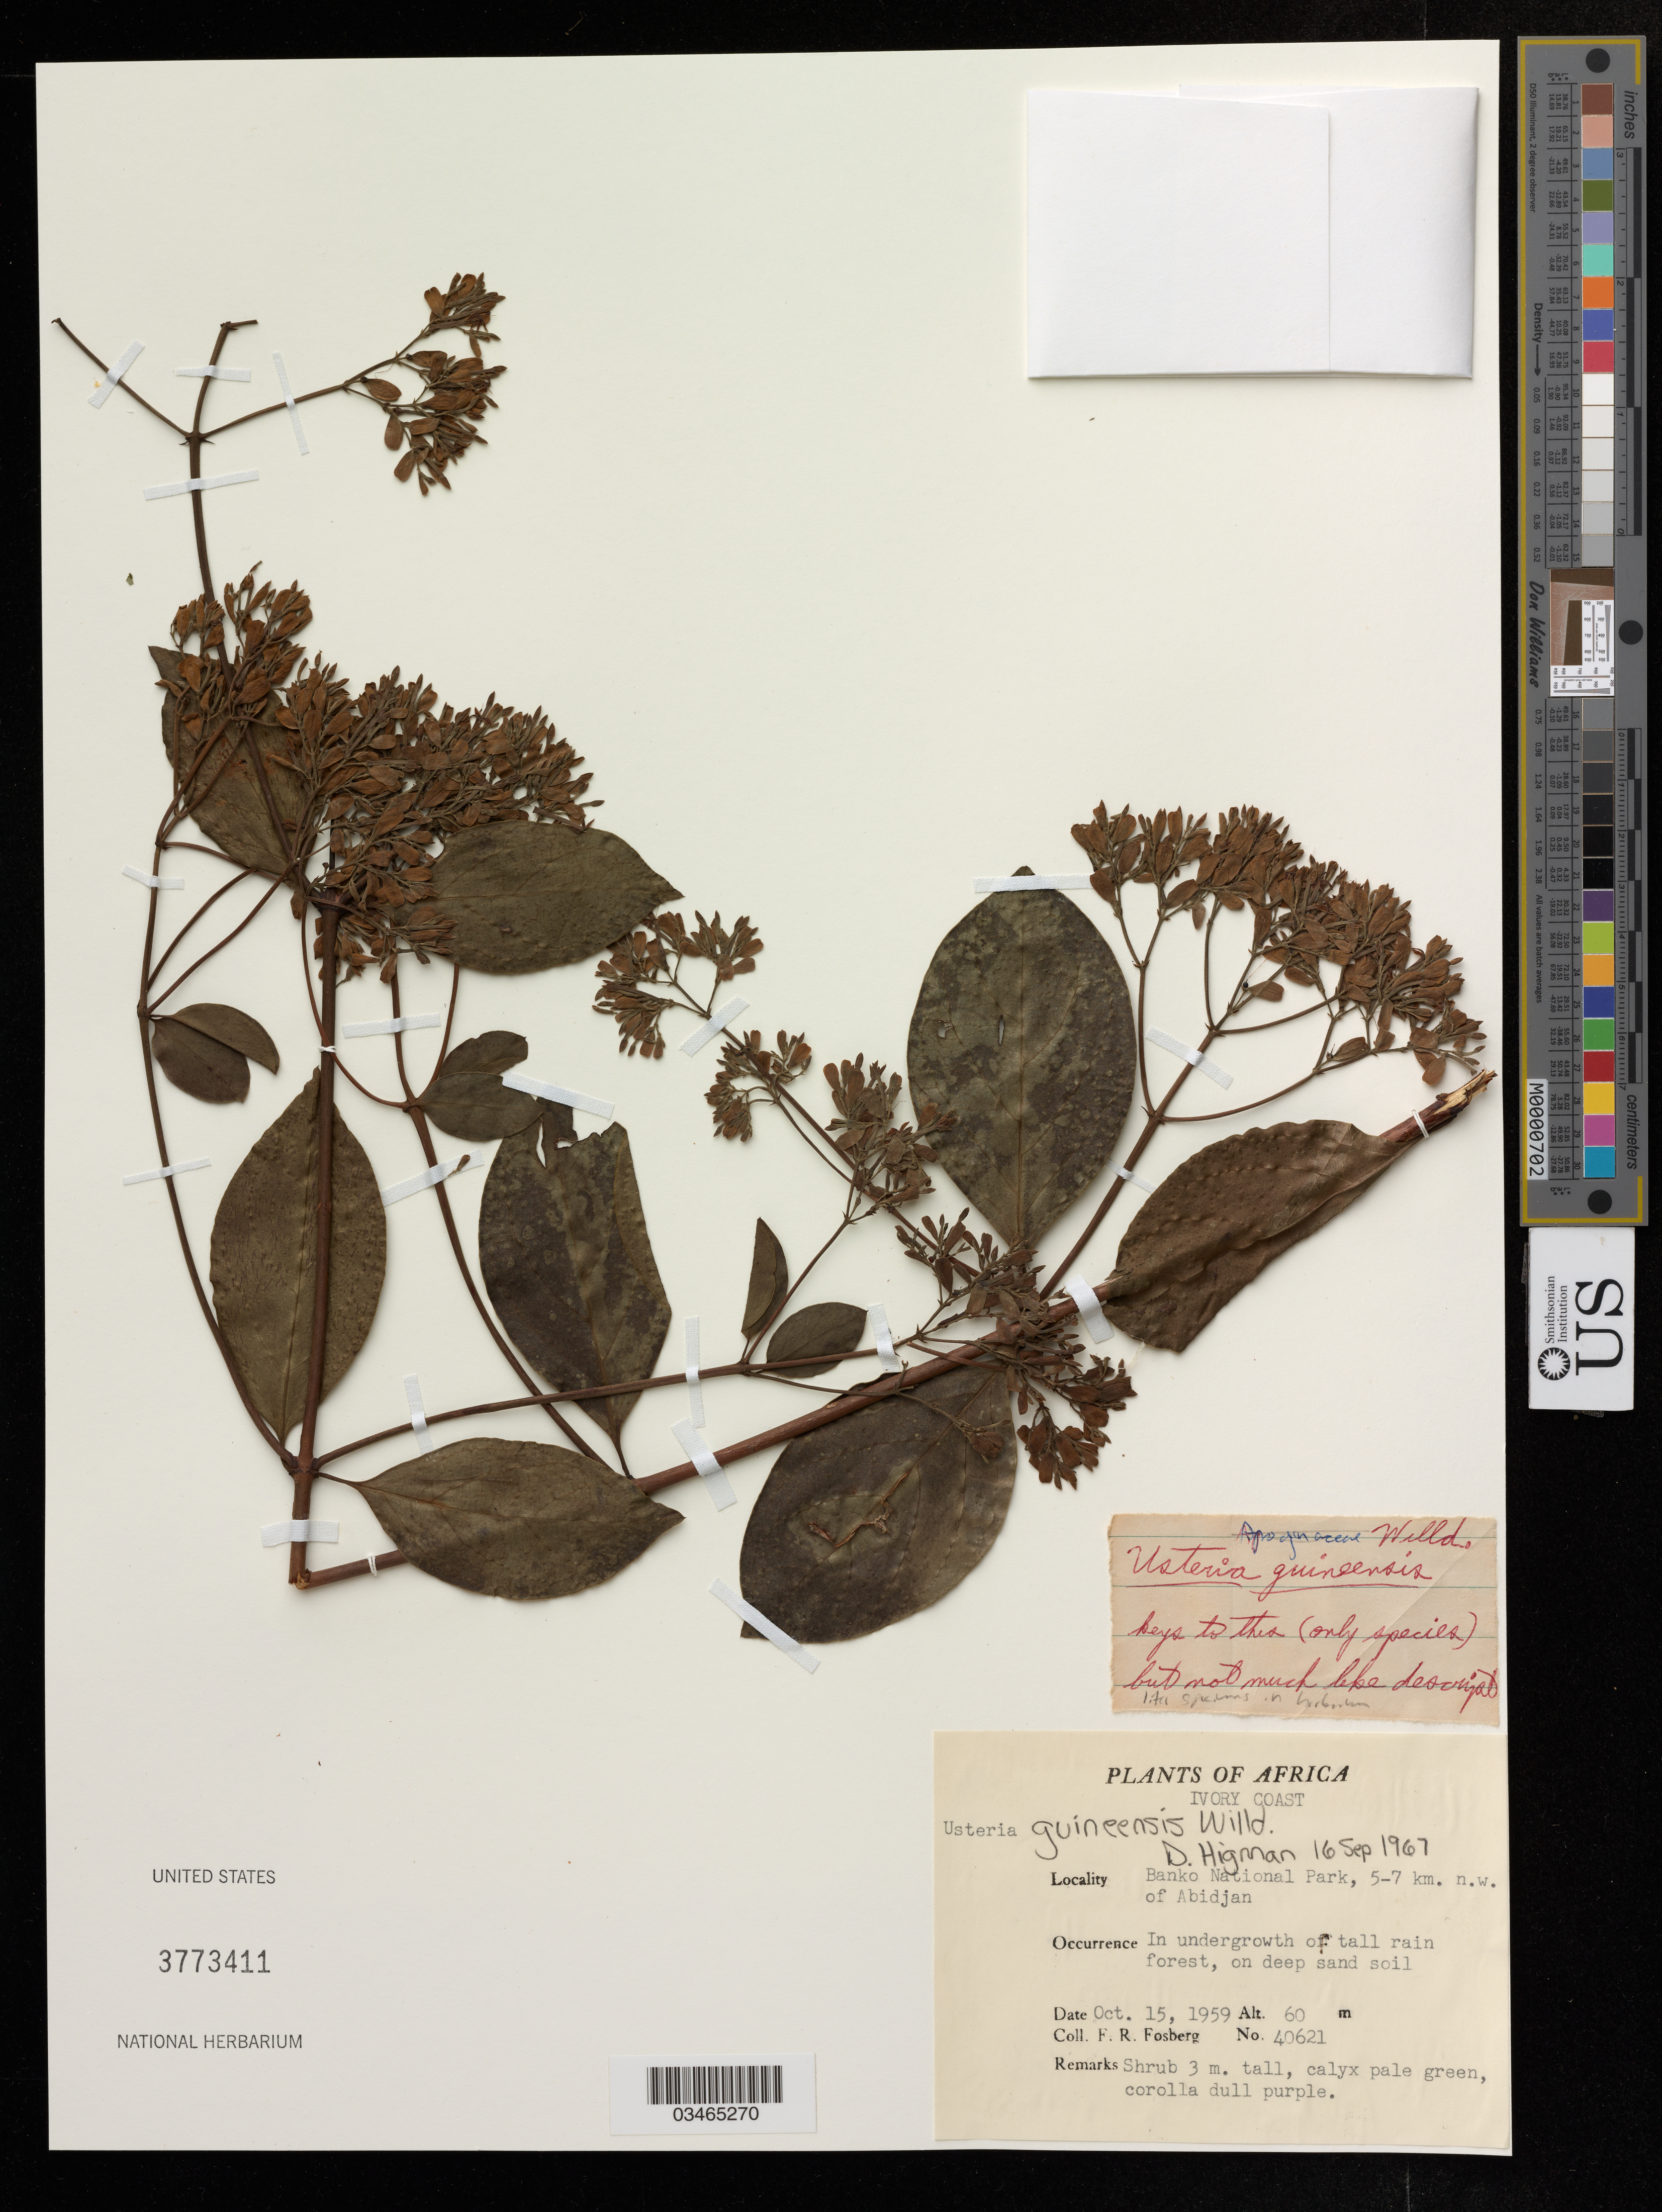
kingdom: Plantae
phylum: Tracheophyta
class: Magnoliopsida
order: Gentianales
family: Loganiaceae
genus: Usteria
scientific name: Usteria guineensis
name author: Willd.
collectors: F. R. Fosberg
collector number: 40621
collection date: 1959-10-15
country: Ivory Coast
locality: Banko National Park, 5-7 km n.w . of Abidjan.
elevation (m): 60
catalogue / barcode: US 3773411